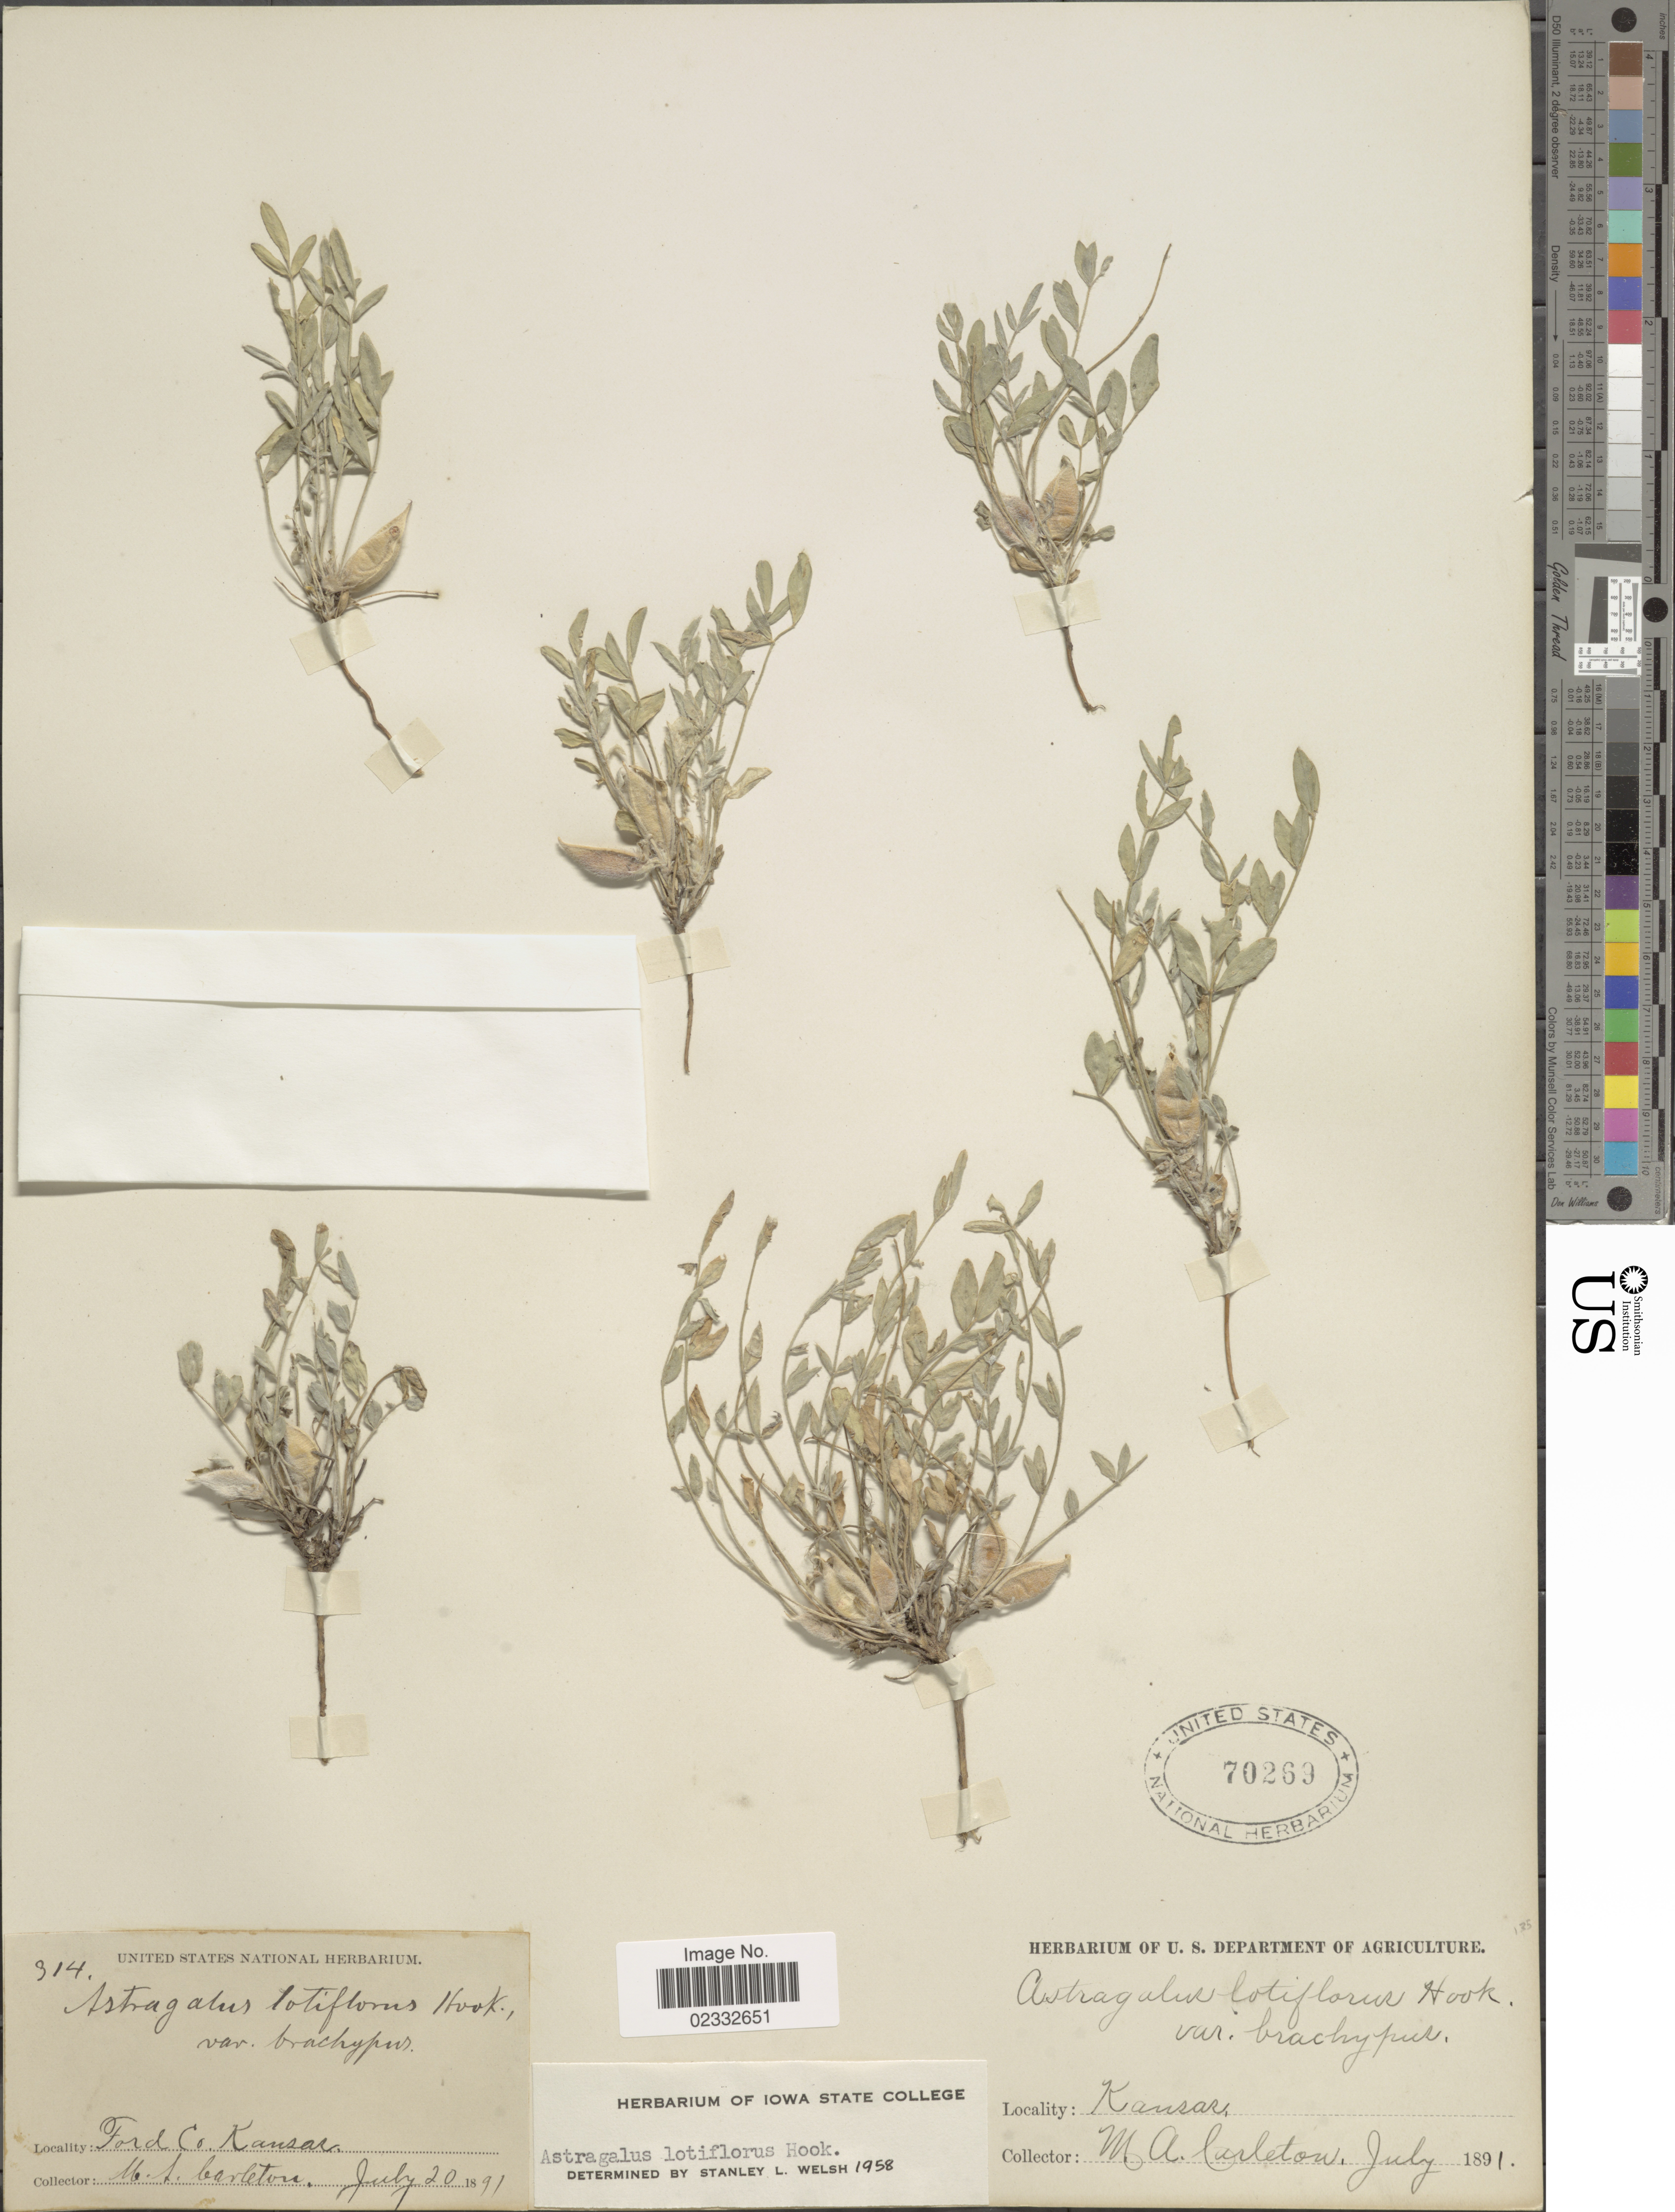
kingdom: Plantae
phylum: Tracheophyta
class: Magnoliopsida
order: Fabales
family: Fabaceae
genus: Astragalus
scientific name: Astragalus lotiflorus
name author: Hook.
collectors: M. A. Carleton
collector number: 314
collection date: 1891-07-20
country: United States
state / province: Kansas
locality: Ford Co.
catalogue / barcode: US 70269